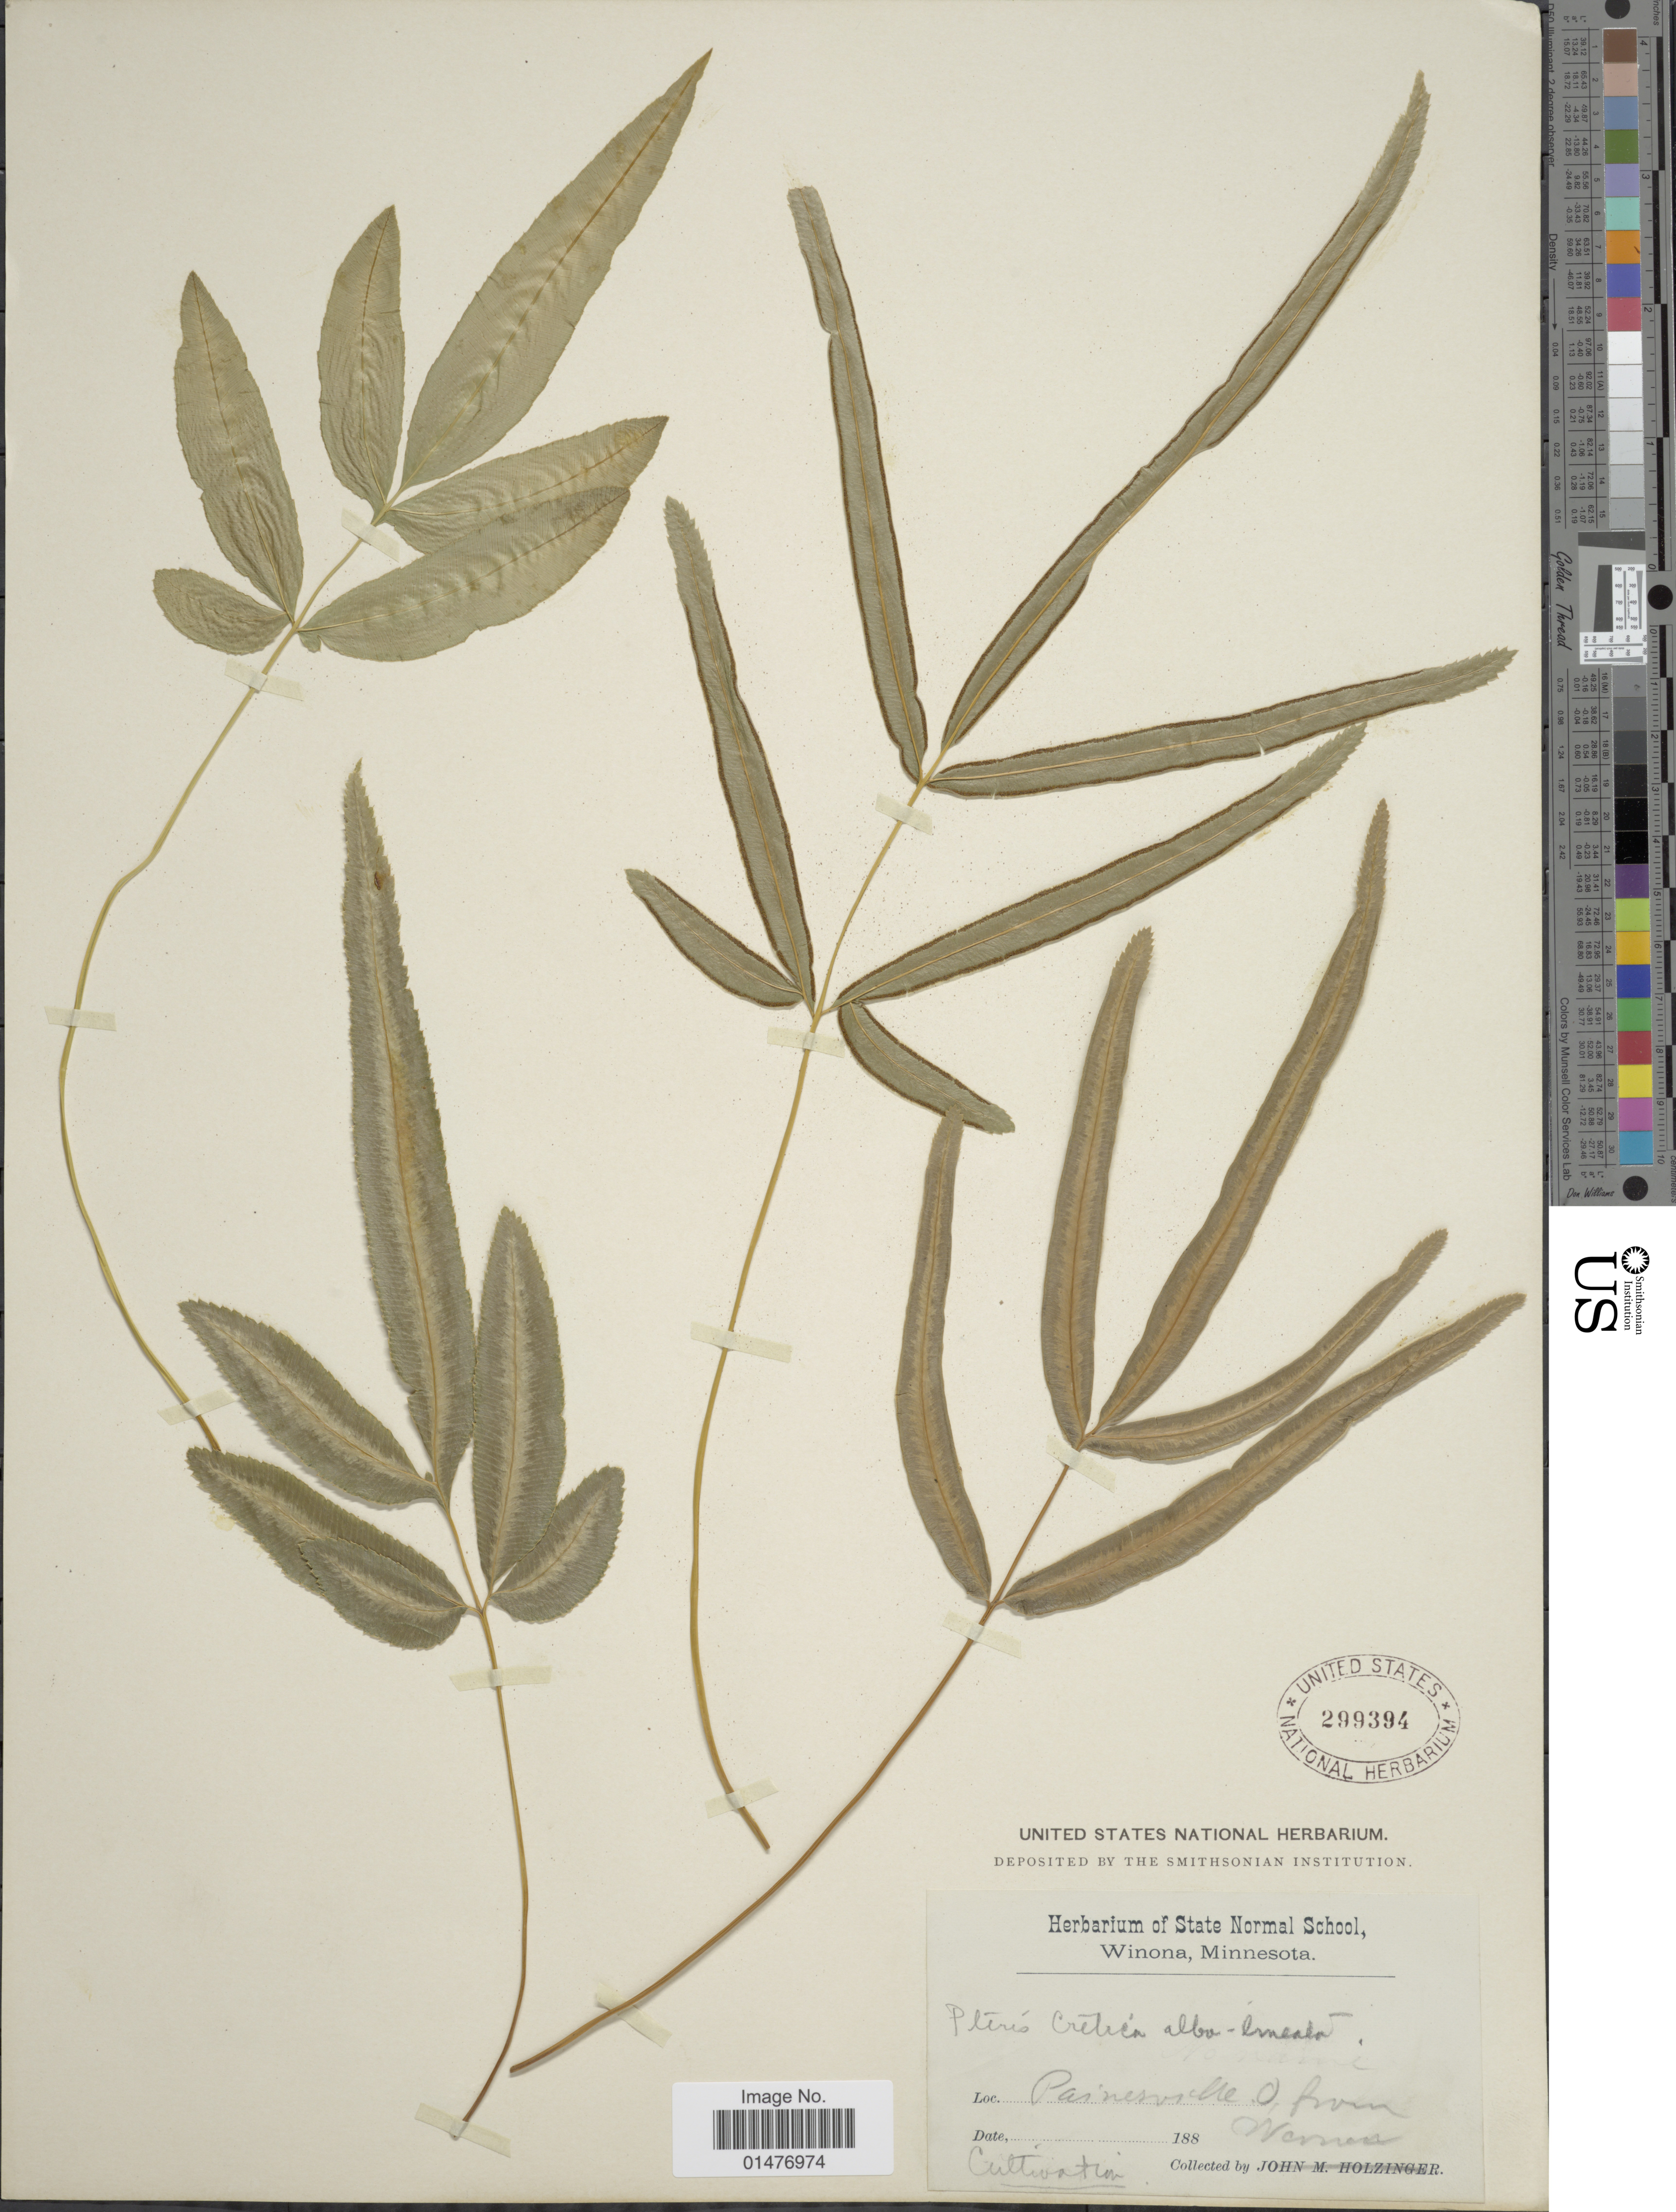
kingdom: Plantae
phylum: Tracheophyta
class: Polypodiopsida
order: Polypodiales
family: Pteridaceae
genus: Pteris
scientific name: Pteris cretica var. albolineata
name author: Hook.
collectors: -. Werner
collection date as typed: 188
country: United States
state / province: Minnesota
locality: Painesville.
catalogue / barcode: US 299394